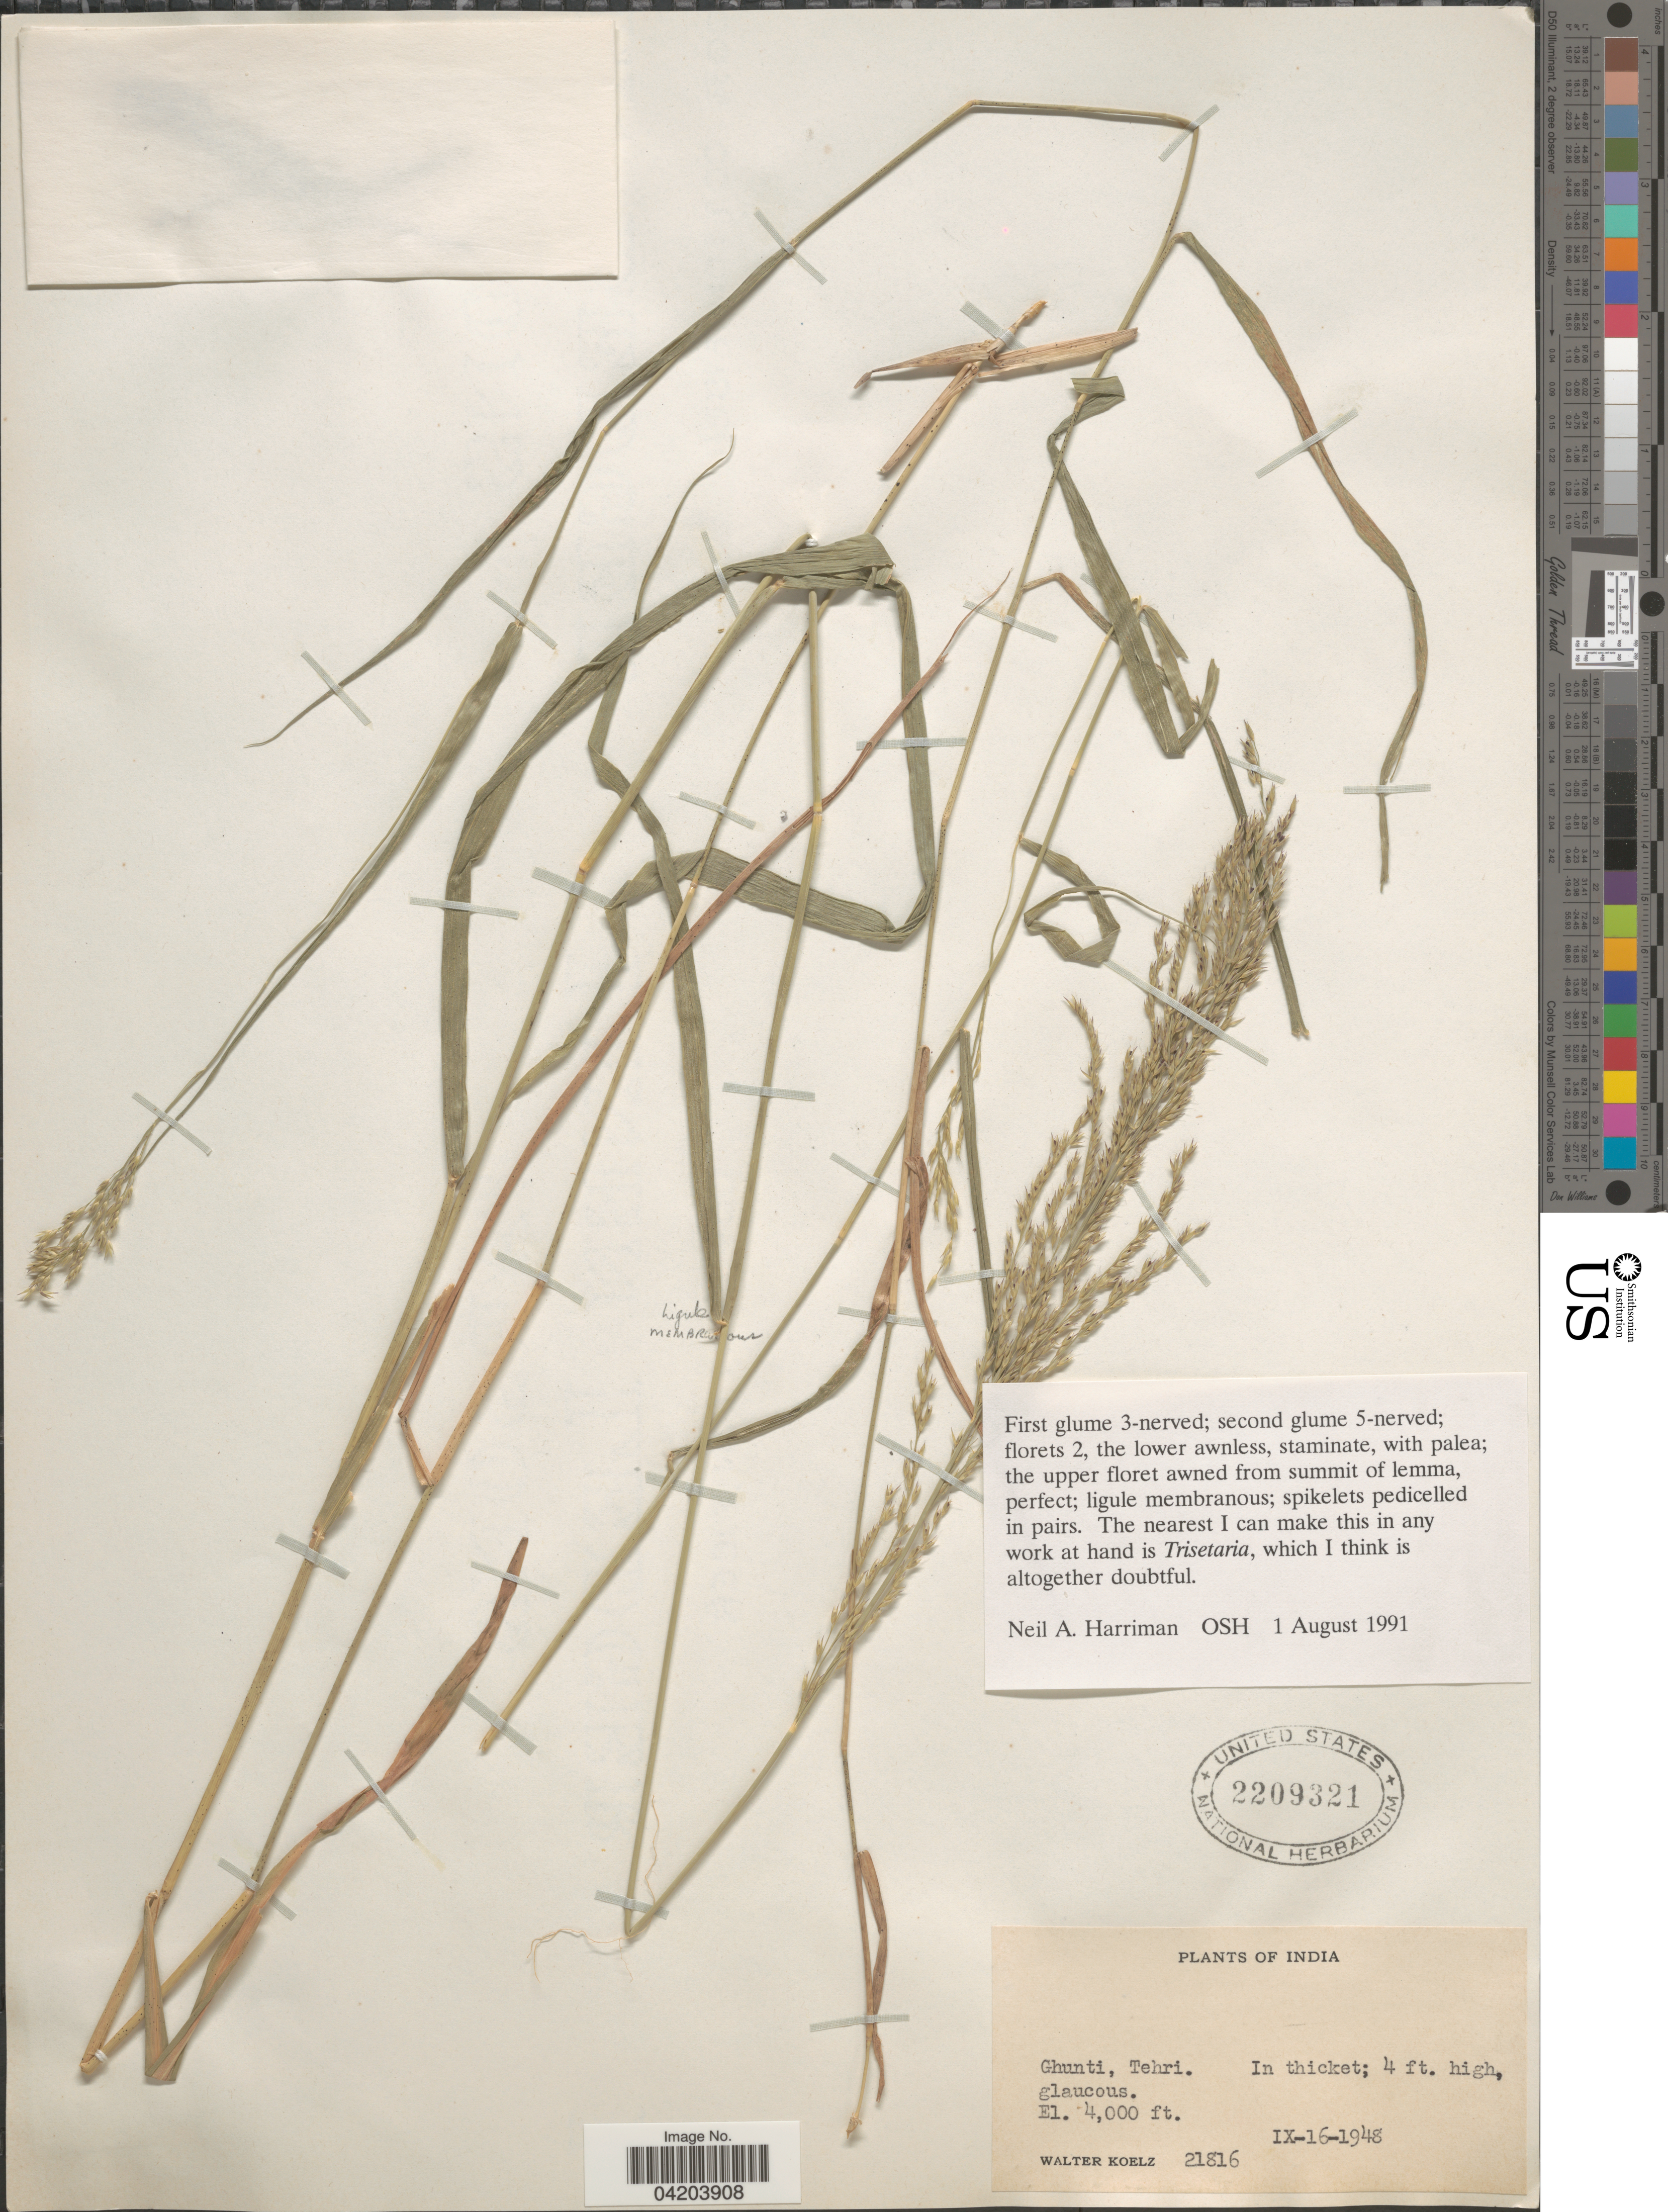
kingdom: Plantae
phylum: Tracheophyta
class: Liliopsida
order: Poales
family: Poaceae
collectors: W. N. Koelz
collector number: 21816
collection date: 1948-09-16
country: India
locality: Ghunti, Tehri.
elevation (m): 1219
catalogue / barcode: US 2209321